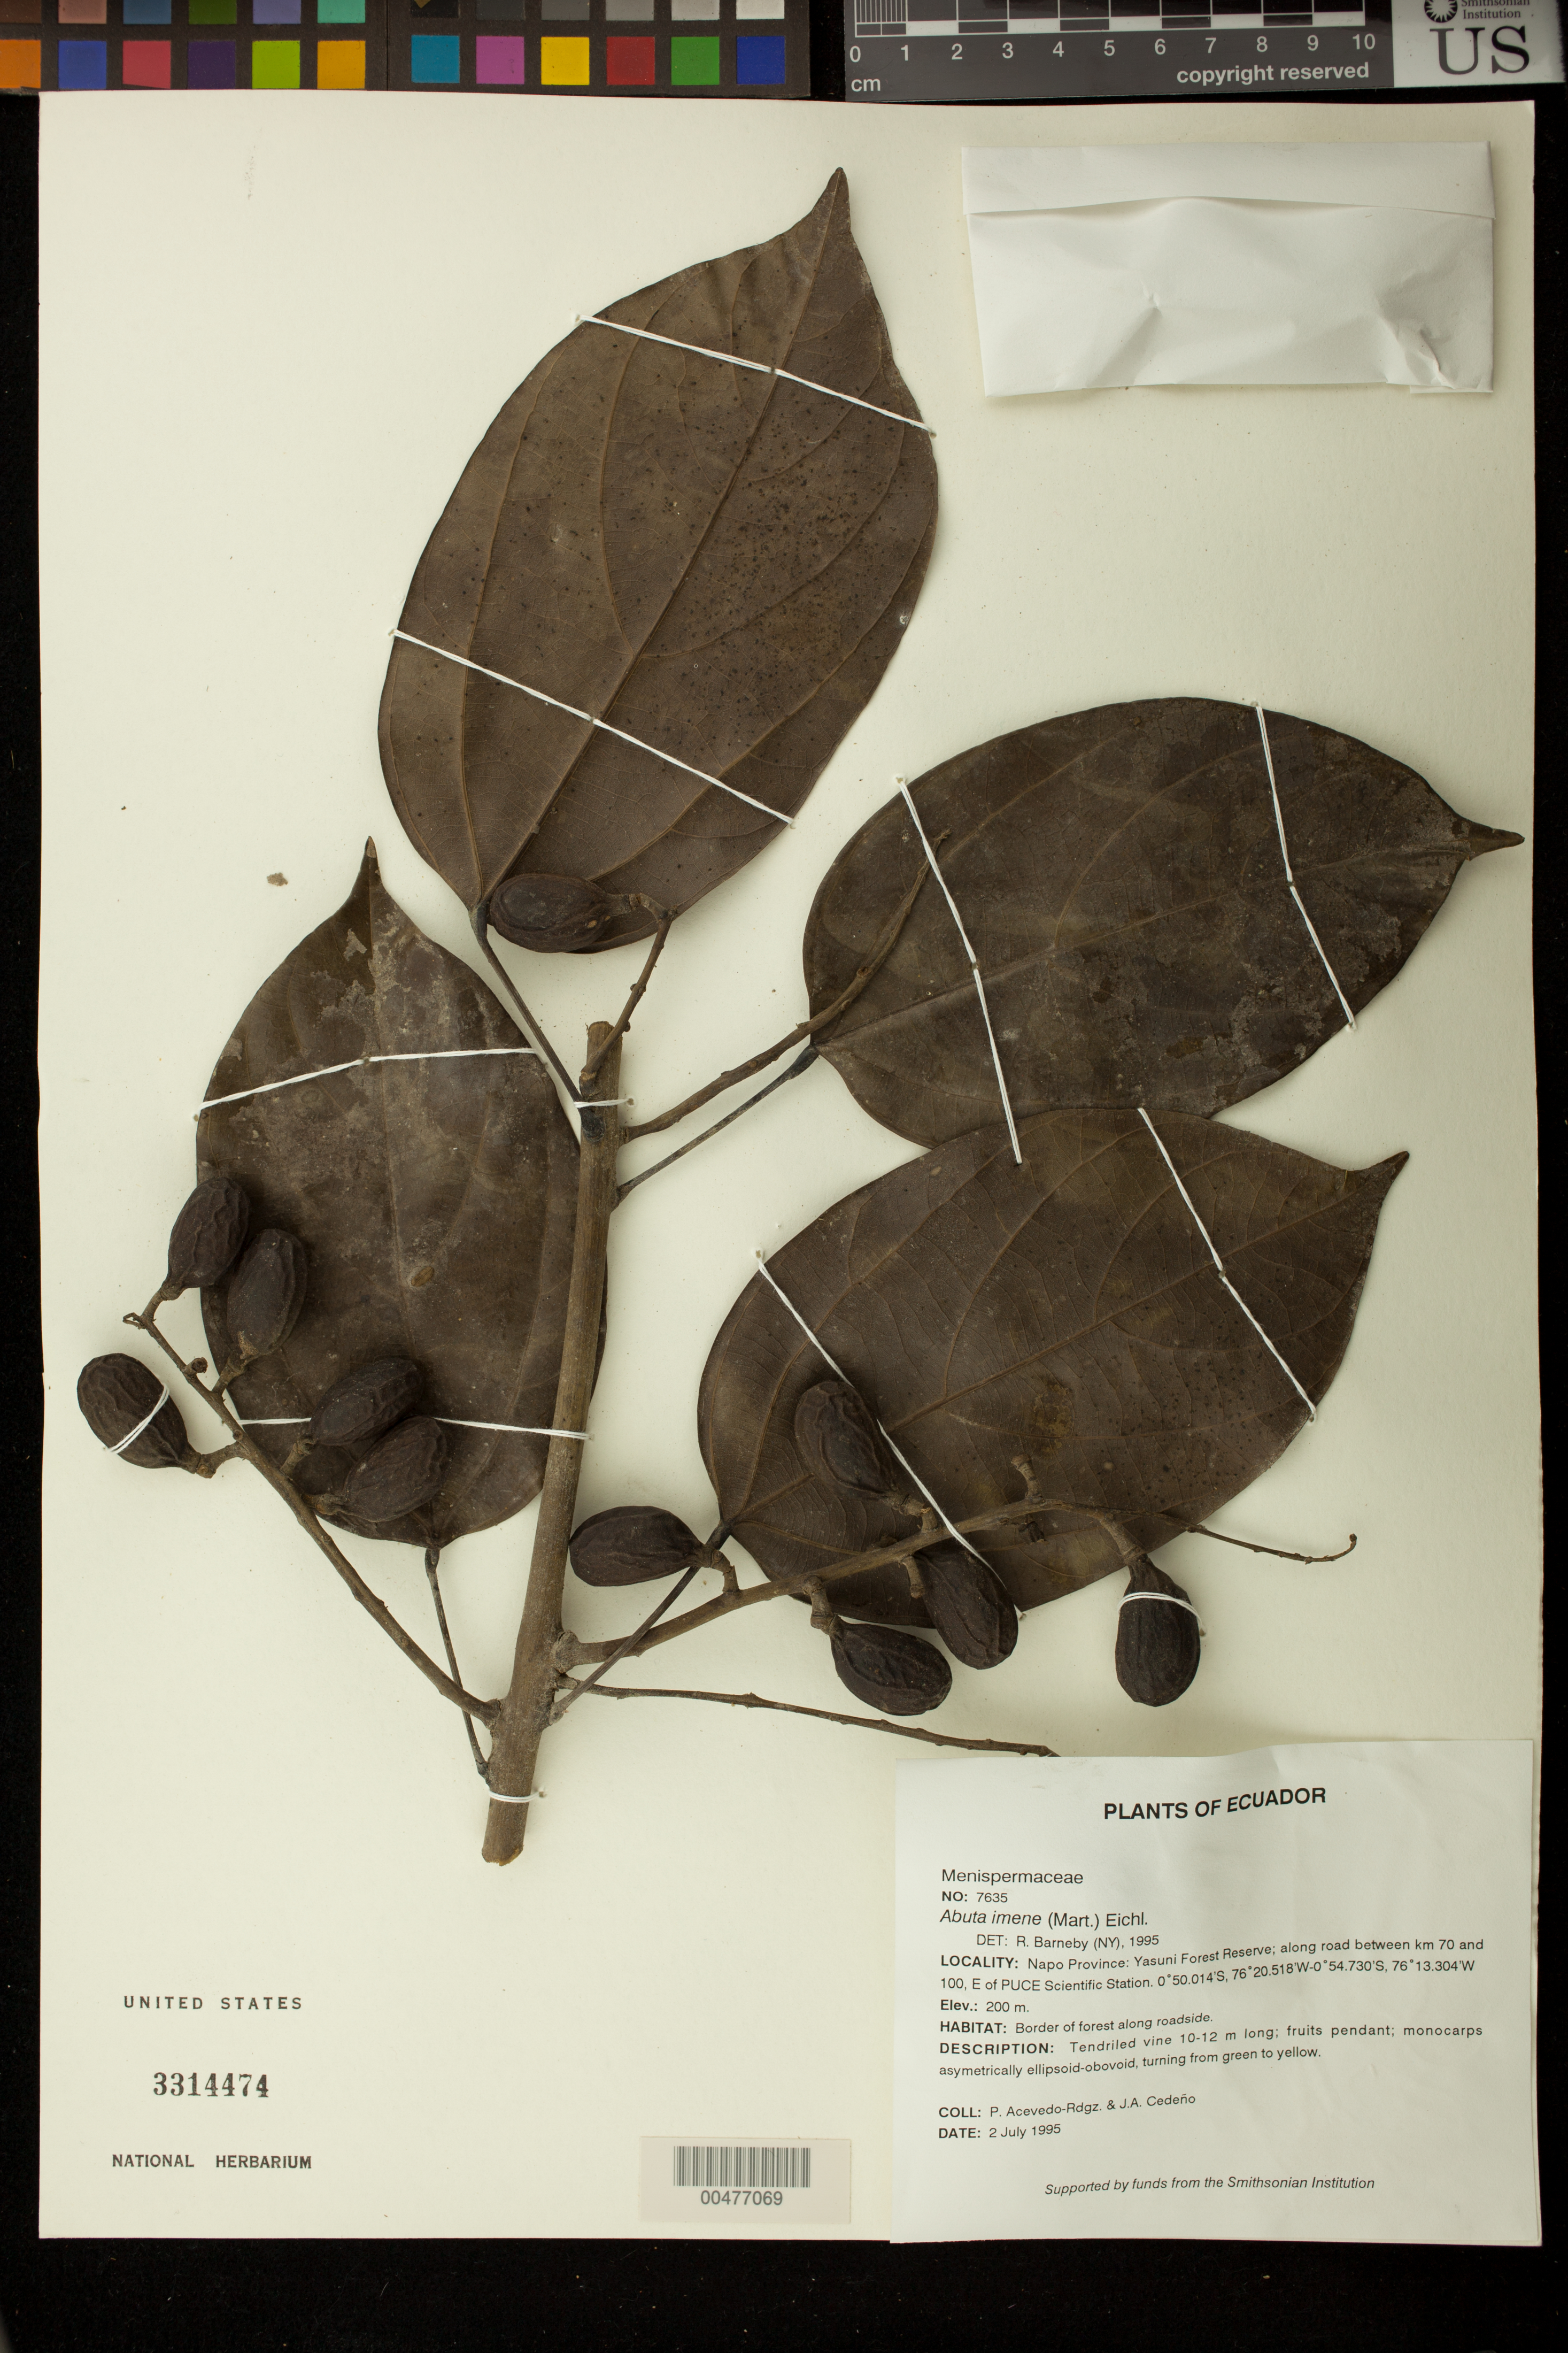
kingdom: Plantae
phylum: Tracheophyta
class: Magnoliopsida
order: Ranunculales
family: Menispermaceae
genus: Abuta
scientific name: Abuta imene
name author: (Mart.) Eichler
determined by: Barneby, Rupert C., (NY)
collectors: P. Acevedo-Rodr. & J. A. Cedeño M.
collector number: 7635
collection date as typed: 02 Jul 1995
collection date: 1995-07-02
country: Ecuador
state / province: Napo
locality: Napo Province: Yasuni Forest Reserve; along road between km 70 and 100, E of PUCE Scientific Station.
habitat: Border of forest along roadside.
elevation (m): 200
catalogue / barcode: US 3314474